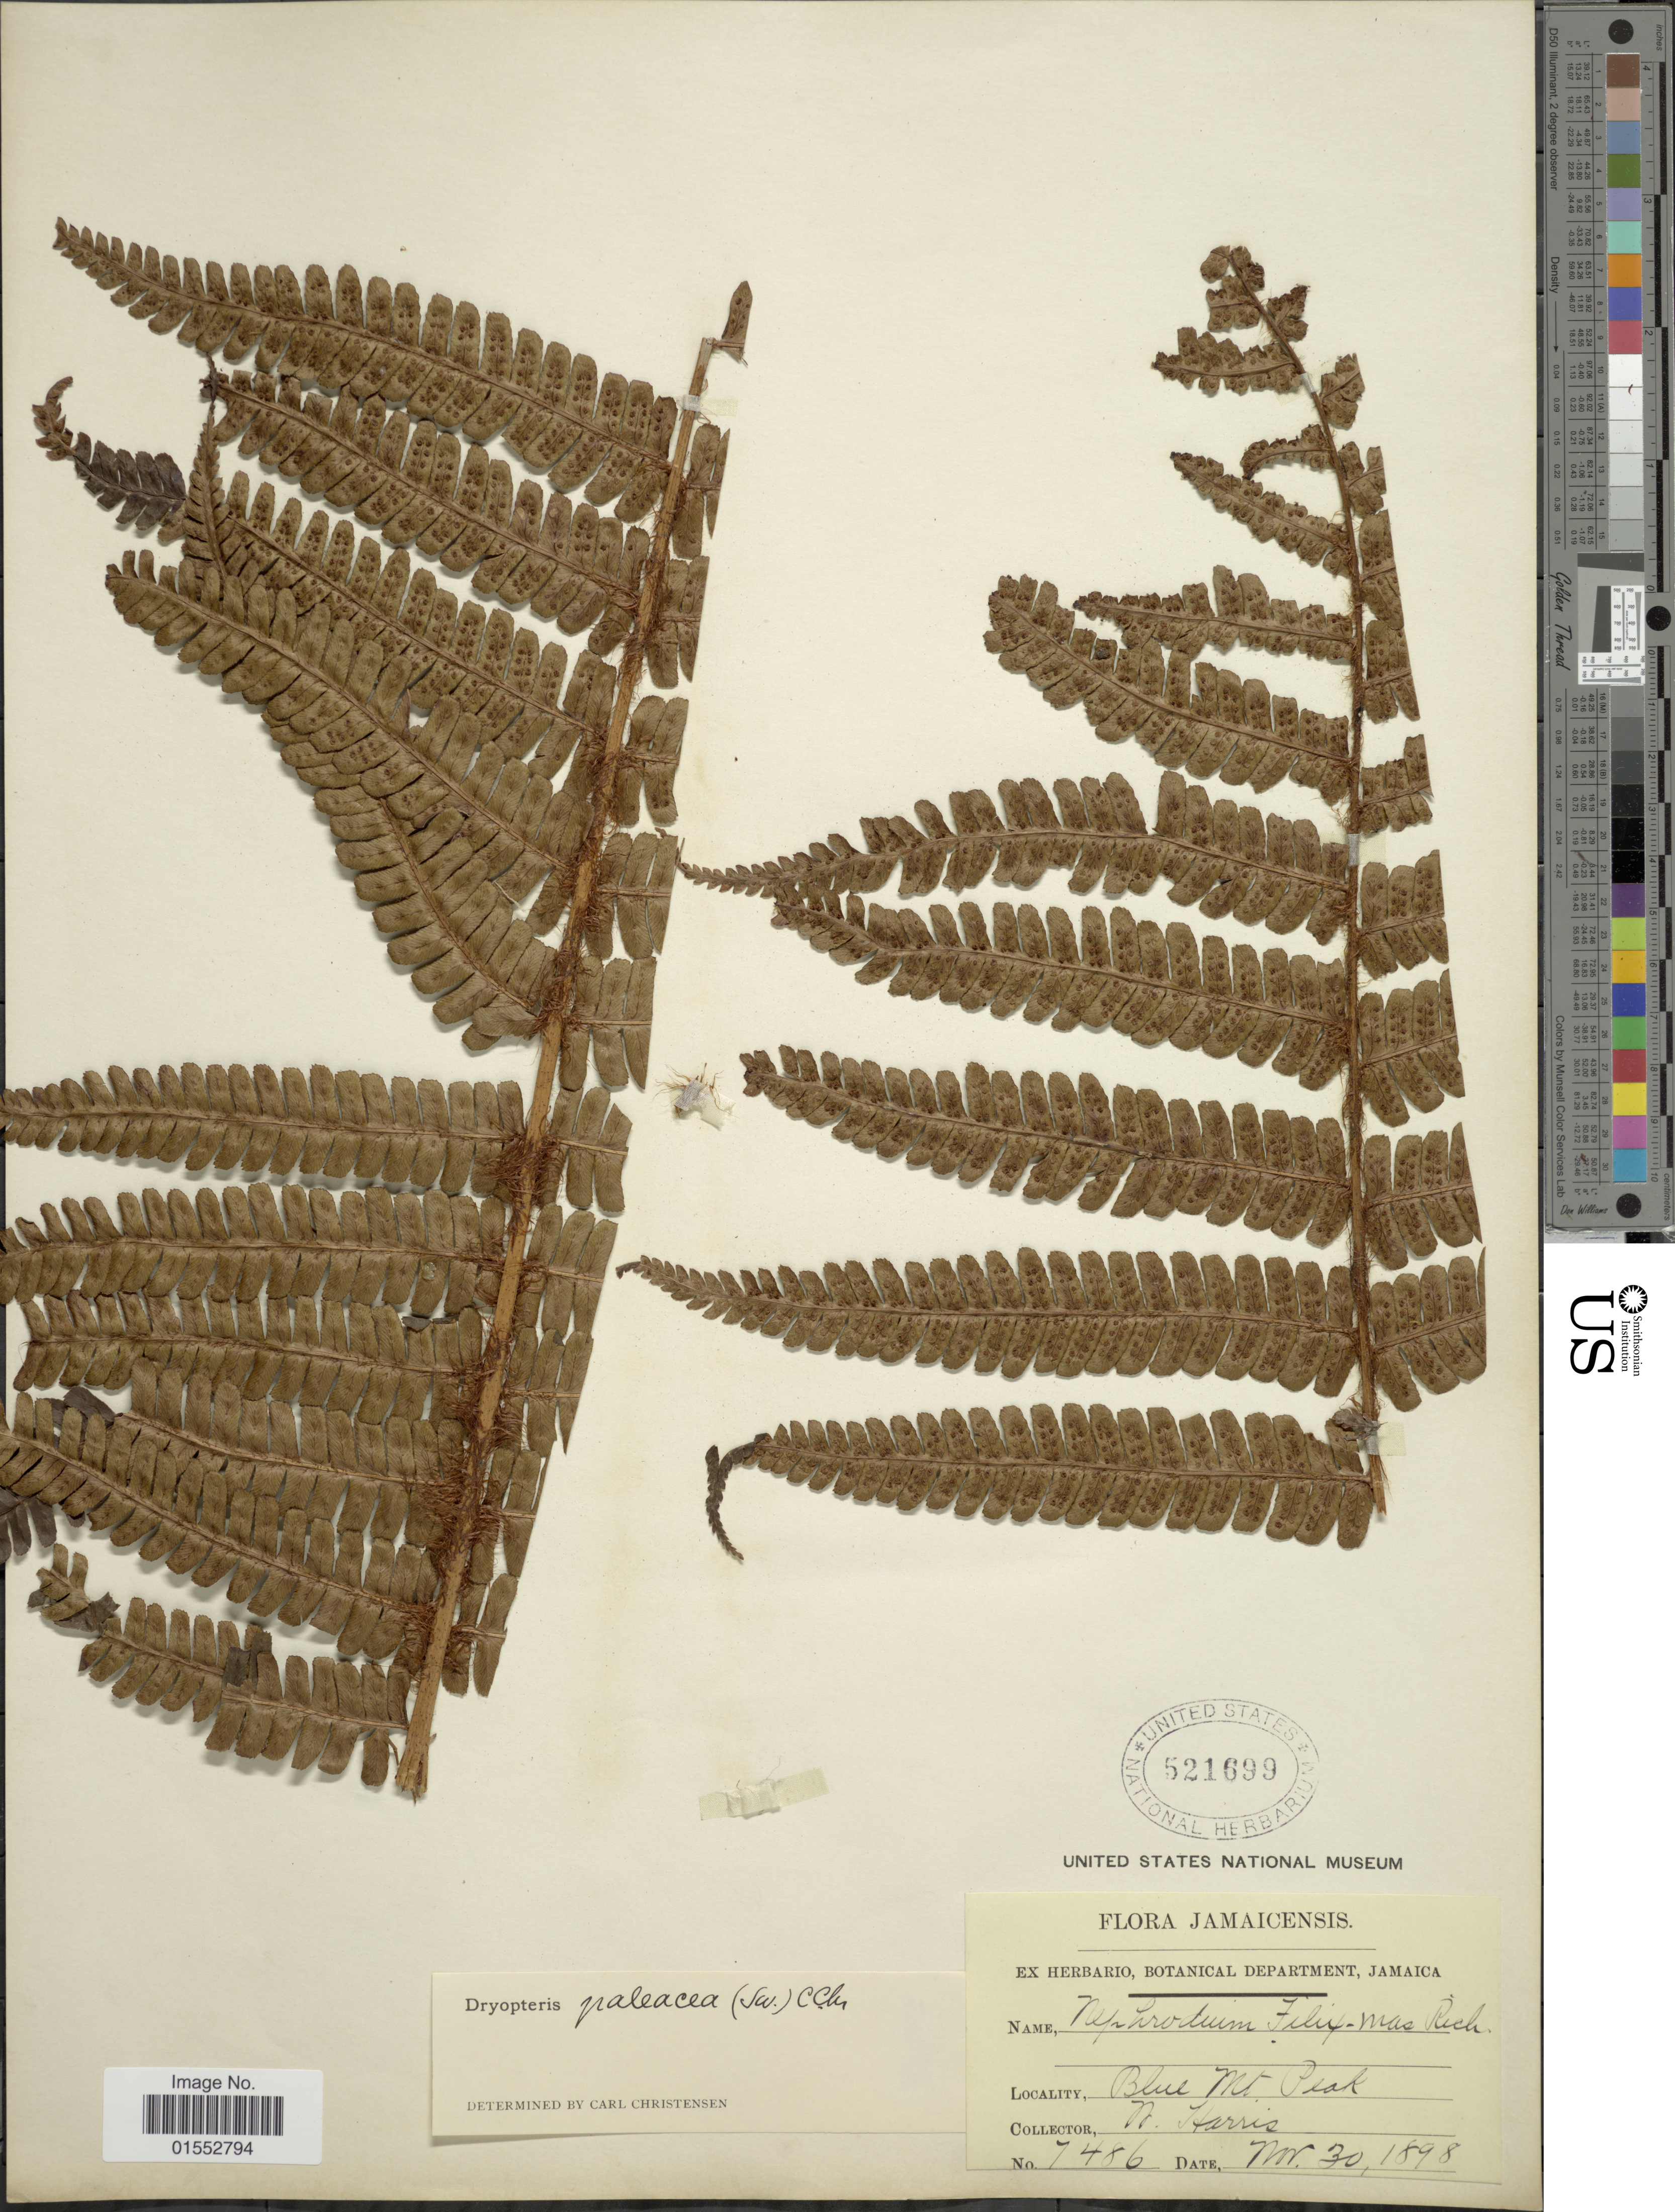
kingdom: Plantae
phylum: Tracheophyta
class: Polypodiopsida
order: Polypodiales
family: Dryopteridaceae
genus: Dryopteris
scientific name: Dryopteris wallichiana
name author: (Spreng.) Hyl.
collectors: N. Harris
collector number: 7486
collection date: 1898-11-30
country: Jamaica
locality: Jamaicensis, Blue Mt. Peak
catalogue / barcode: US 521699